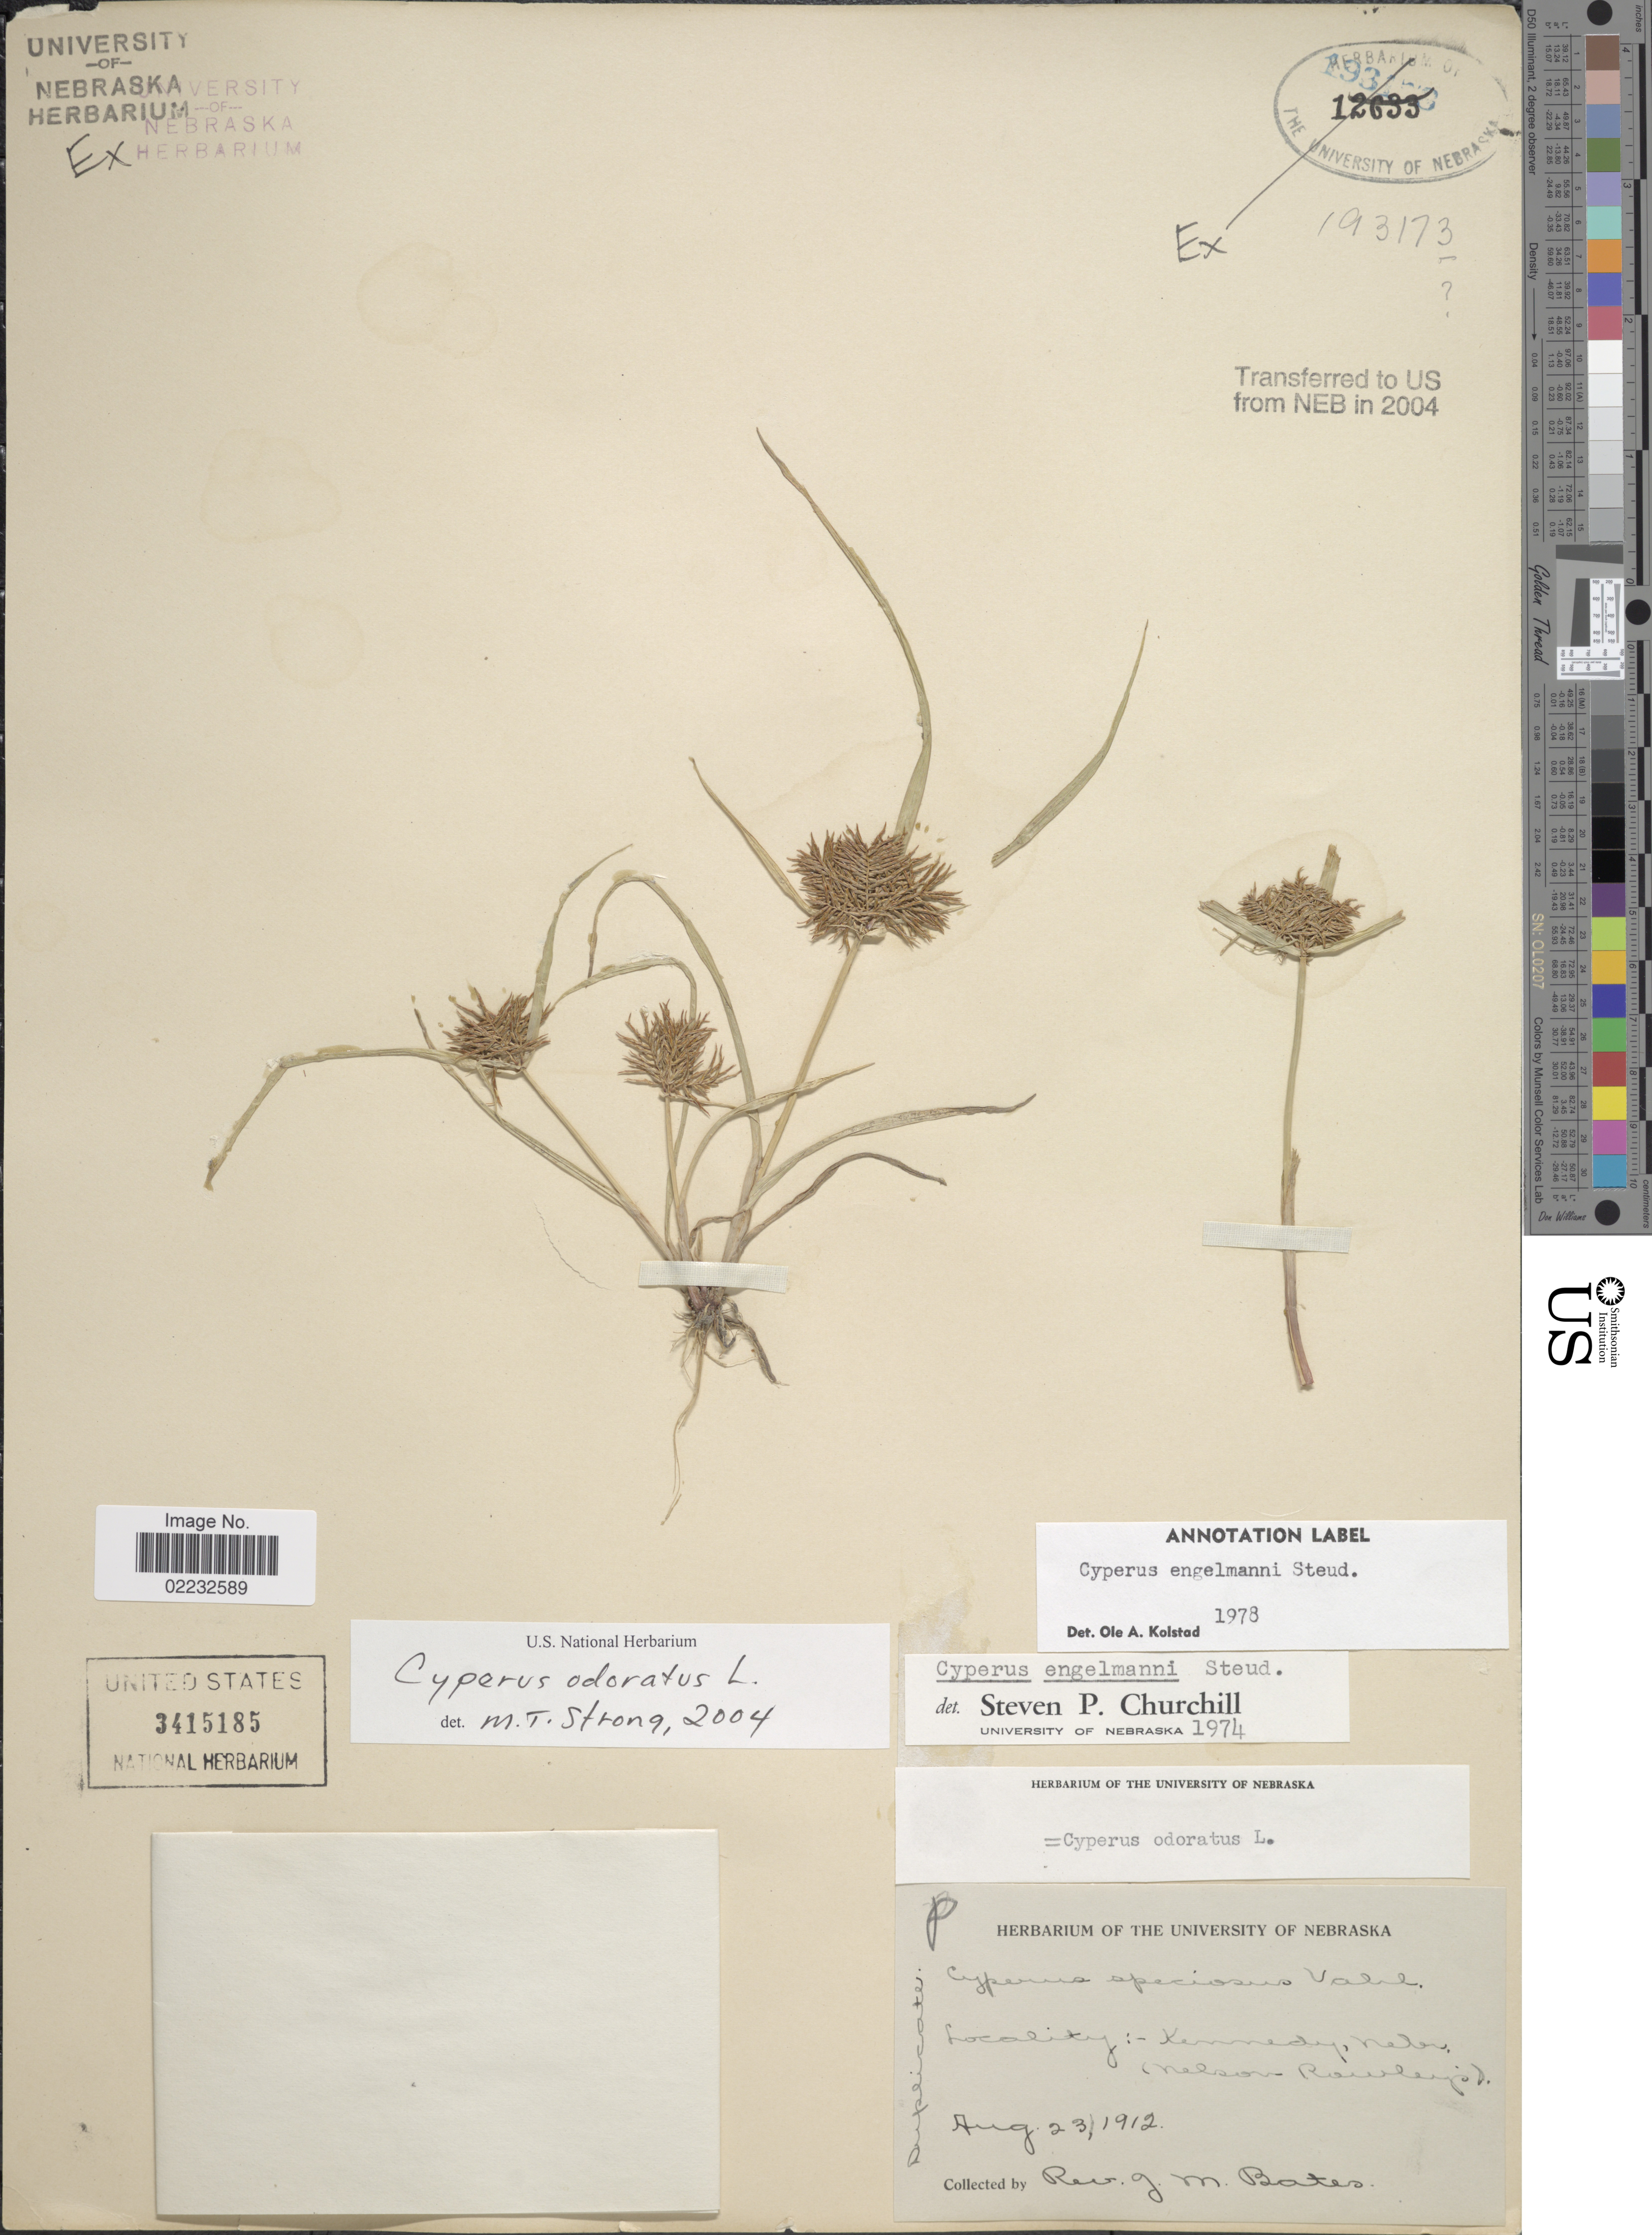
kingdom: Plantae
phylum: Tracheophyta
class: Liliopsida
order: Poales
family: Cyperaceae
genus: Cyperus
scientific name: Cyperus odoratus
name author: L.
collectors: J. Bates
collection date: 1912-08-23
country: United States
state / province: Nebraska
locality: Kennedy (Nelson-Rowley's)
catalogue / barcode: US 3415185